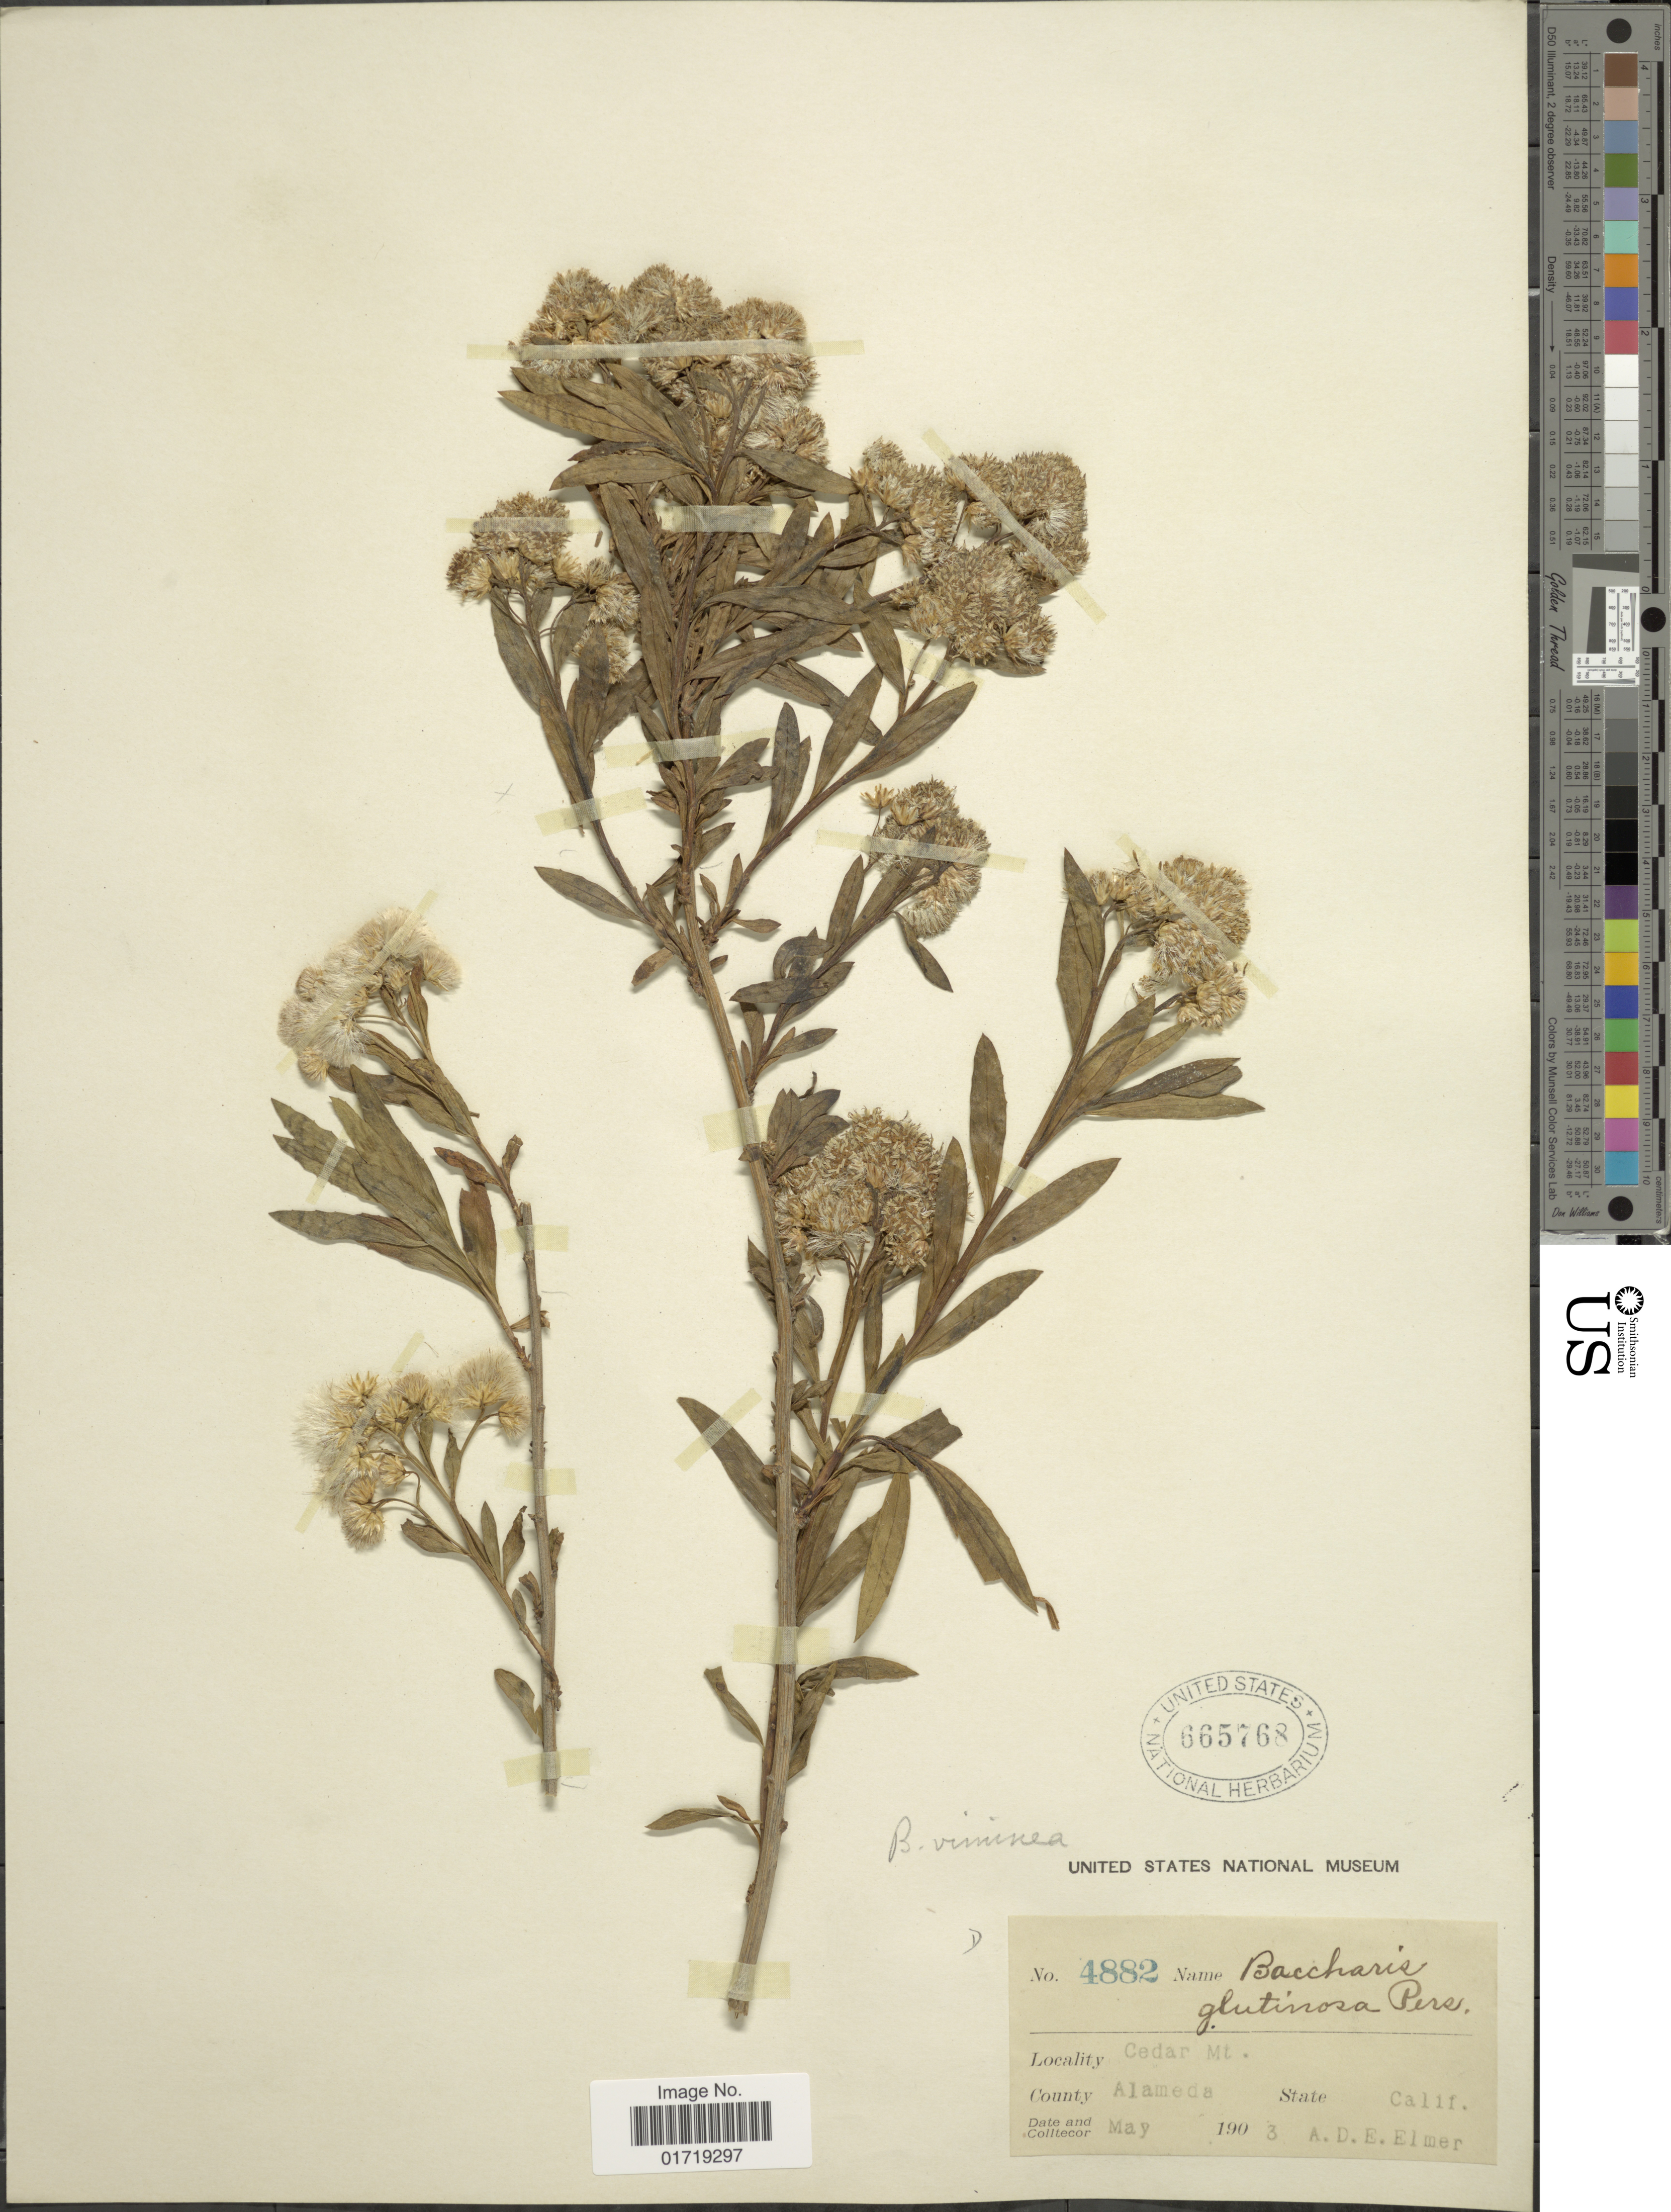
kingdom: Plantae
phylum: Tracheophyta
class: Magnoliopsida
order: Asterales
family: Asteraceae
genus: Baccharis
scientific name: Baccharis viminea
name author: DC.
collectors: A. D. E. Elmer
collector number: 4882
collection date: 1903-05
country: United States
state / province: California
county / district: Alameda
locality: Cedar Mt., County Alameda, State Calif.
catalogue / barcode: US 665768